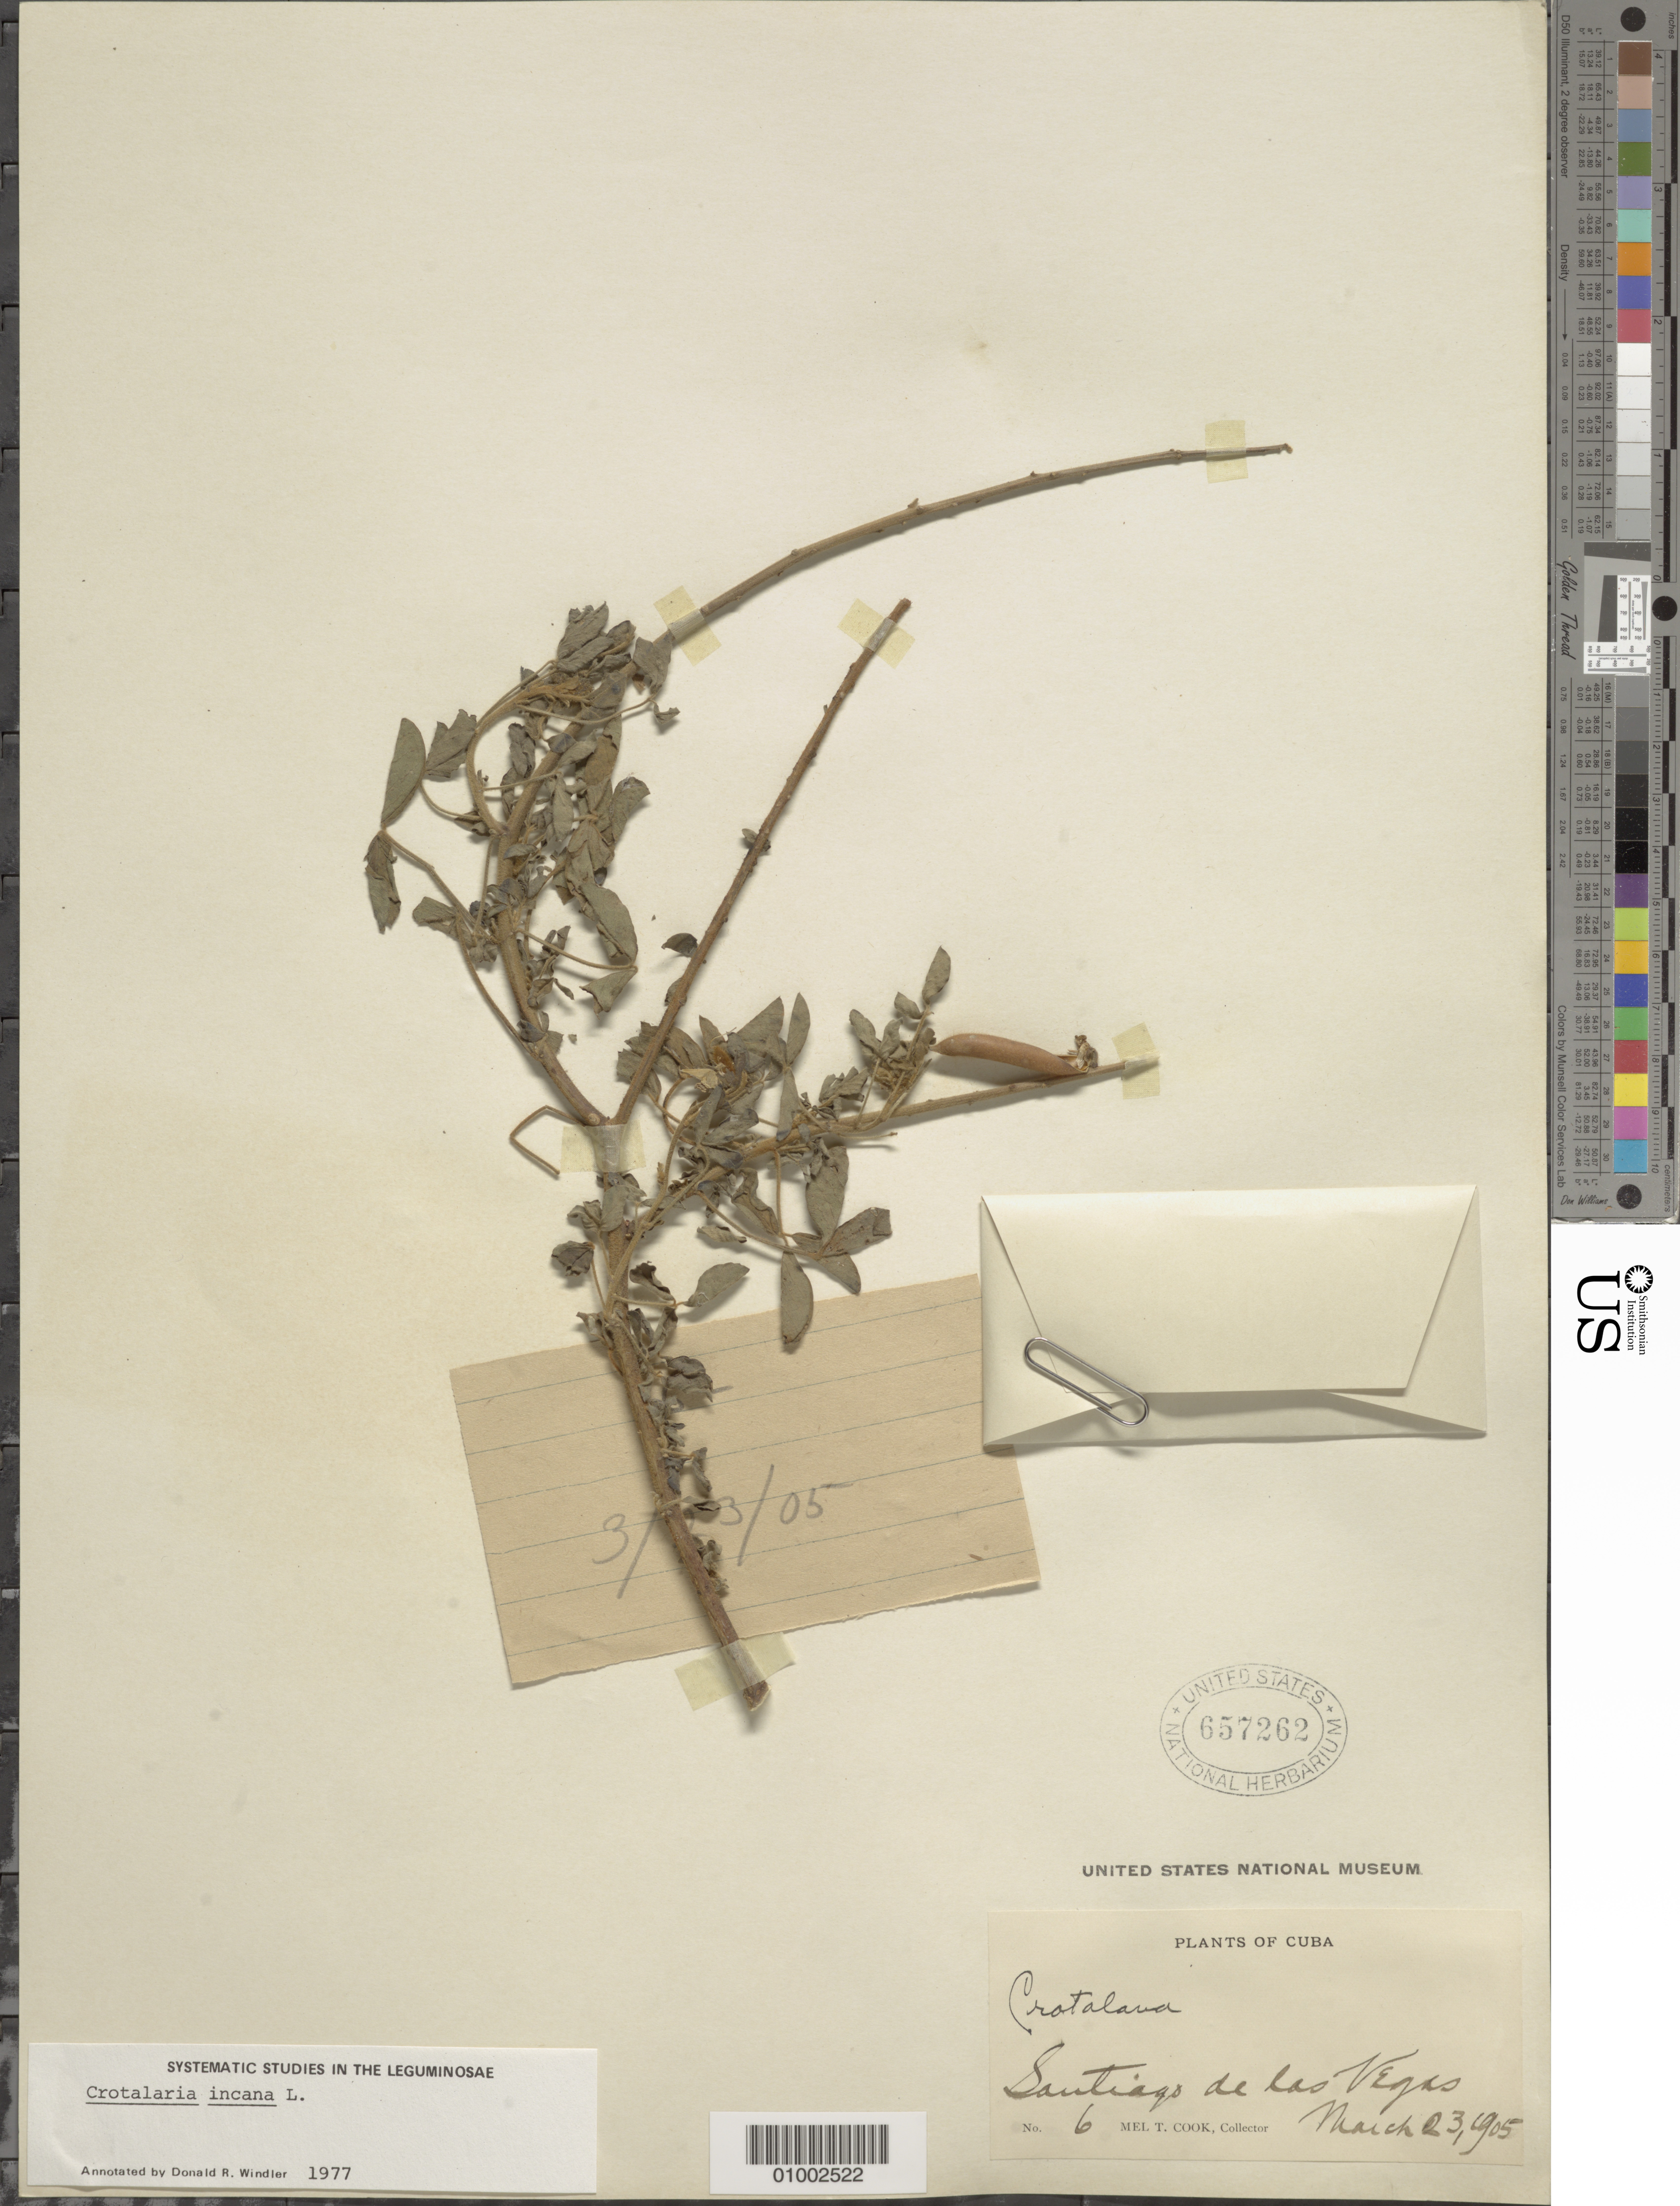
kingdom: Plantae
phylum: Tracheophyta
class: Magnoliopsida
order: Fabales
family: Fabaceae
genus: Crotalaria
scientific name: Crotalaria incana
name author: L.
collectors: M. T. Cook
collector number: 6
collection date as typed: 23 Mar 1905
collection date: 1905-03-23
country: Cuba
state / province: La Habana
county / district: Municipio Boyeros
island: Cuba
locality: Santiago de las Vegas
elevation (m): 97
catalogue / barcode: US 657262